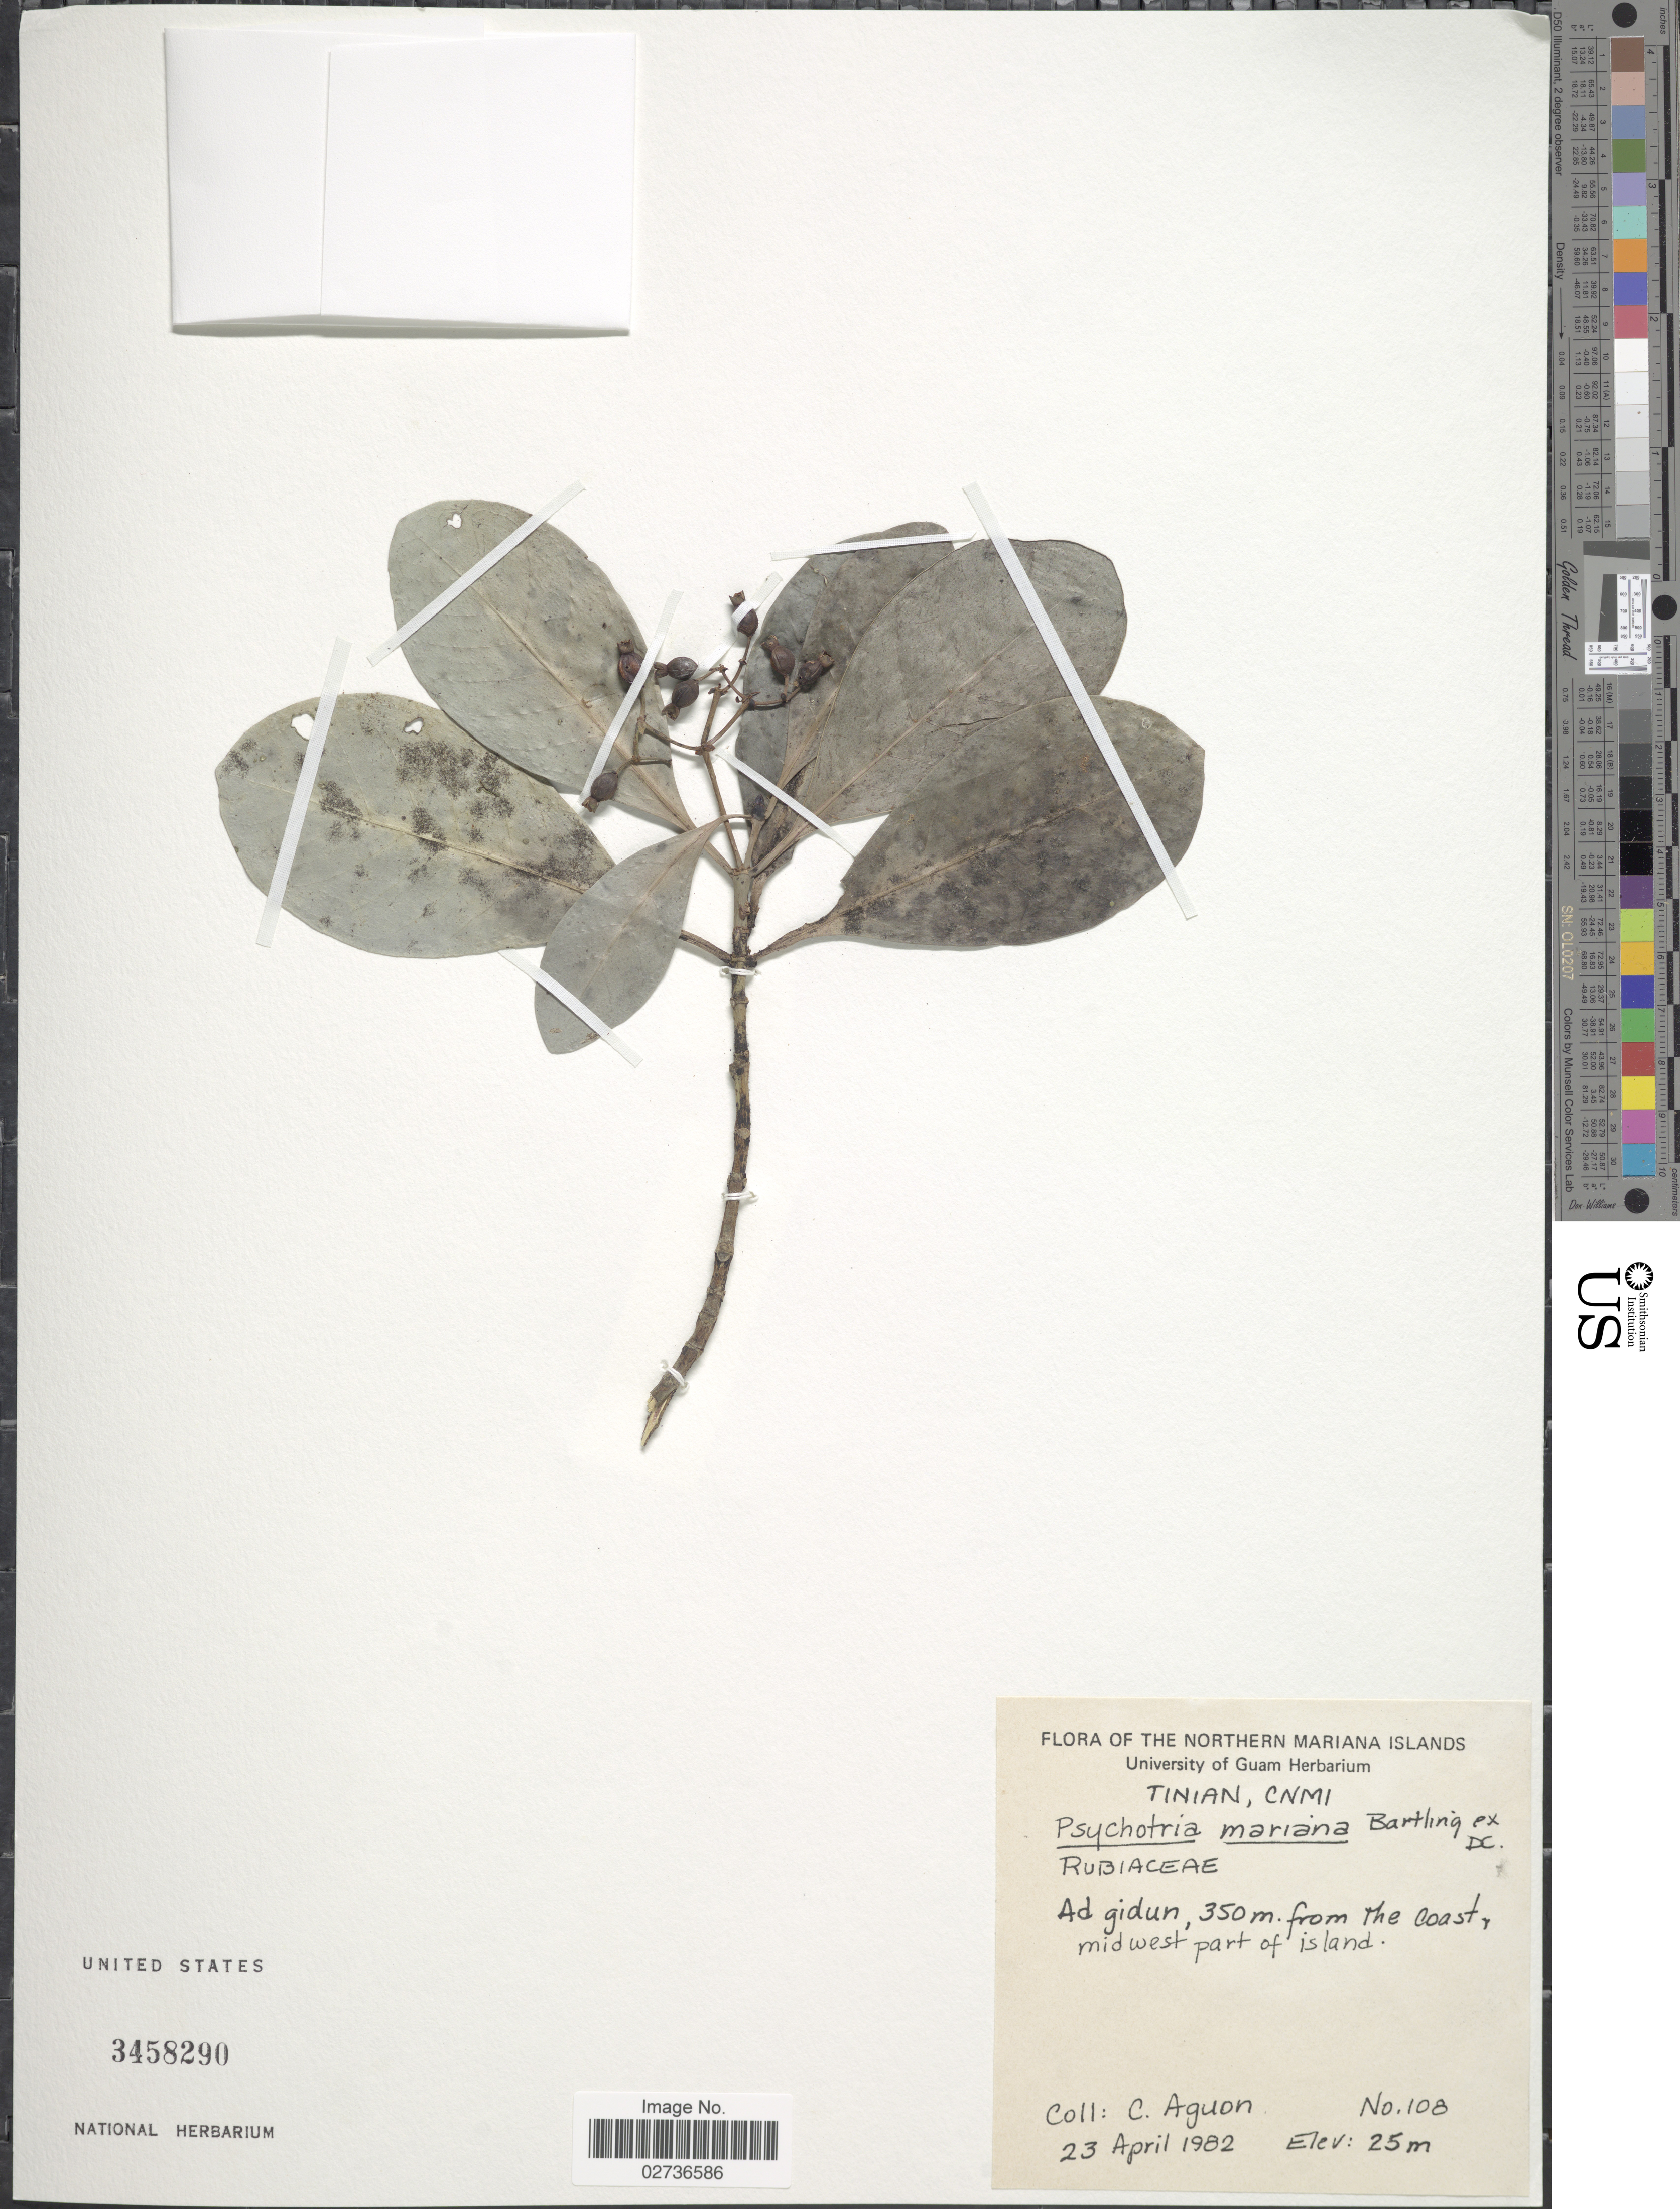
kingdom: Plantae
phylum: Tracheophyta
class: Magnoliopsida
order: Gentianales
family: Rubiaceae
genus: Psychotria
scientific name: Psychotria mariana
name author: Bartl. ex DC.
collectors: C. Aguon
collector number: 108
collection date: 1982-04-23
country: Northern Mariana Islands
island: Tinian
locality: Tinian, CNMI, ad gidun, from the coast, midwest part of island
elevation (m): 350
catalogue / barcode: US 3458290